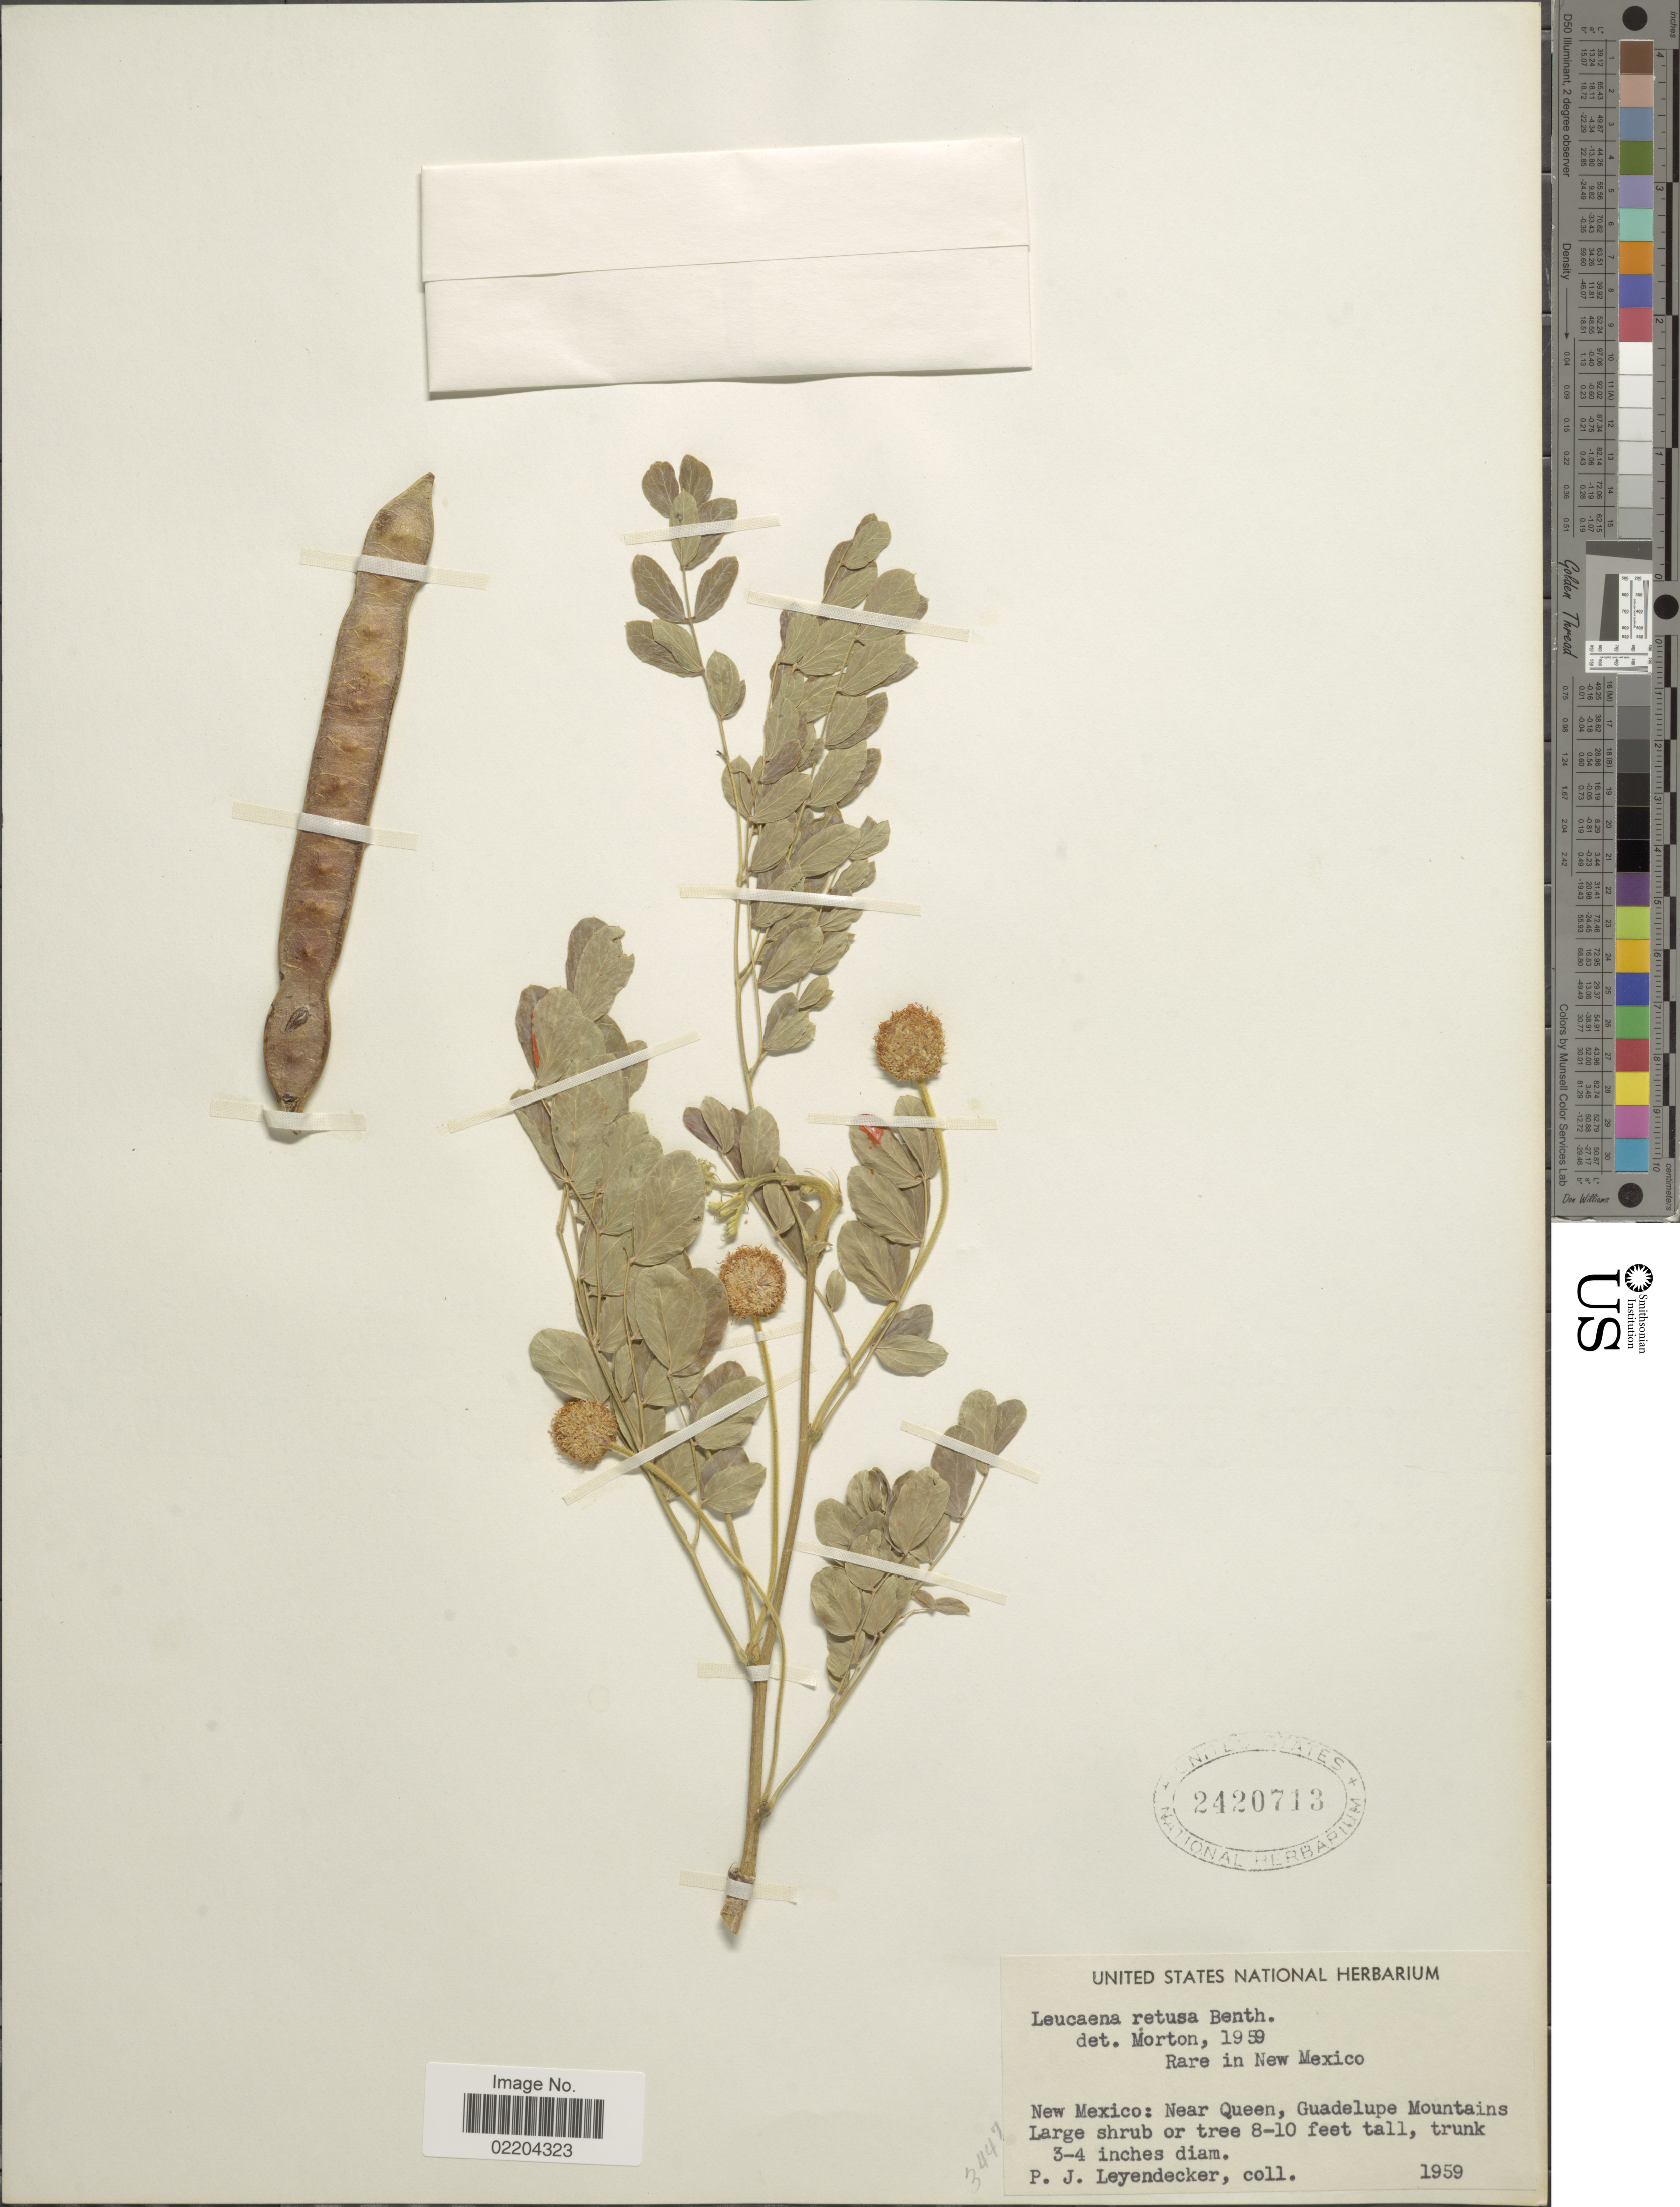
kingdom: Plantae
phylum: Tracheophyta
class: Magnoliopsida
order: Fabales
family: Fabaceae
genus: Leucaena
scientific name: Leucaena retusa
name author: Benth. in A. Gray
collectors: P. Leyendecker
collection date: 1959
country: United States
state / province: New Mexico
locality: New Mexico: Near Queen, Guadelupe Mountains.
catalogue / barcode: US 2420713